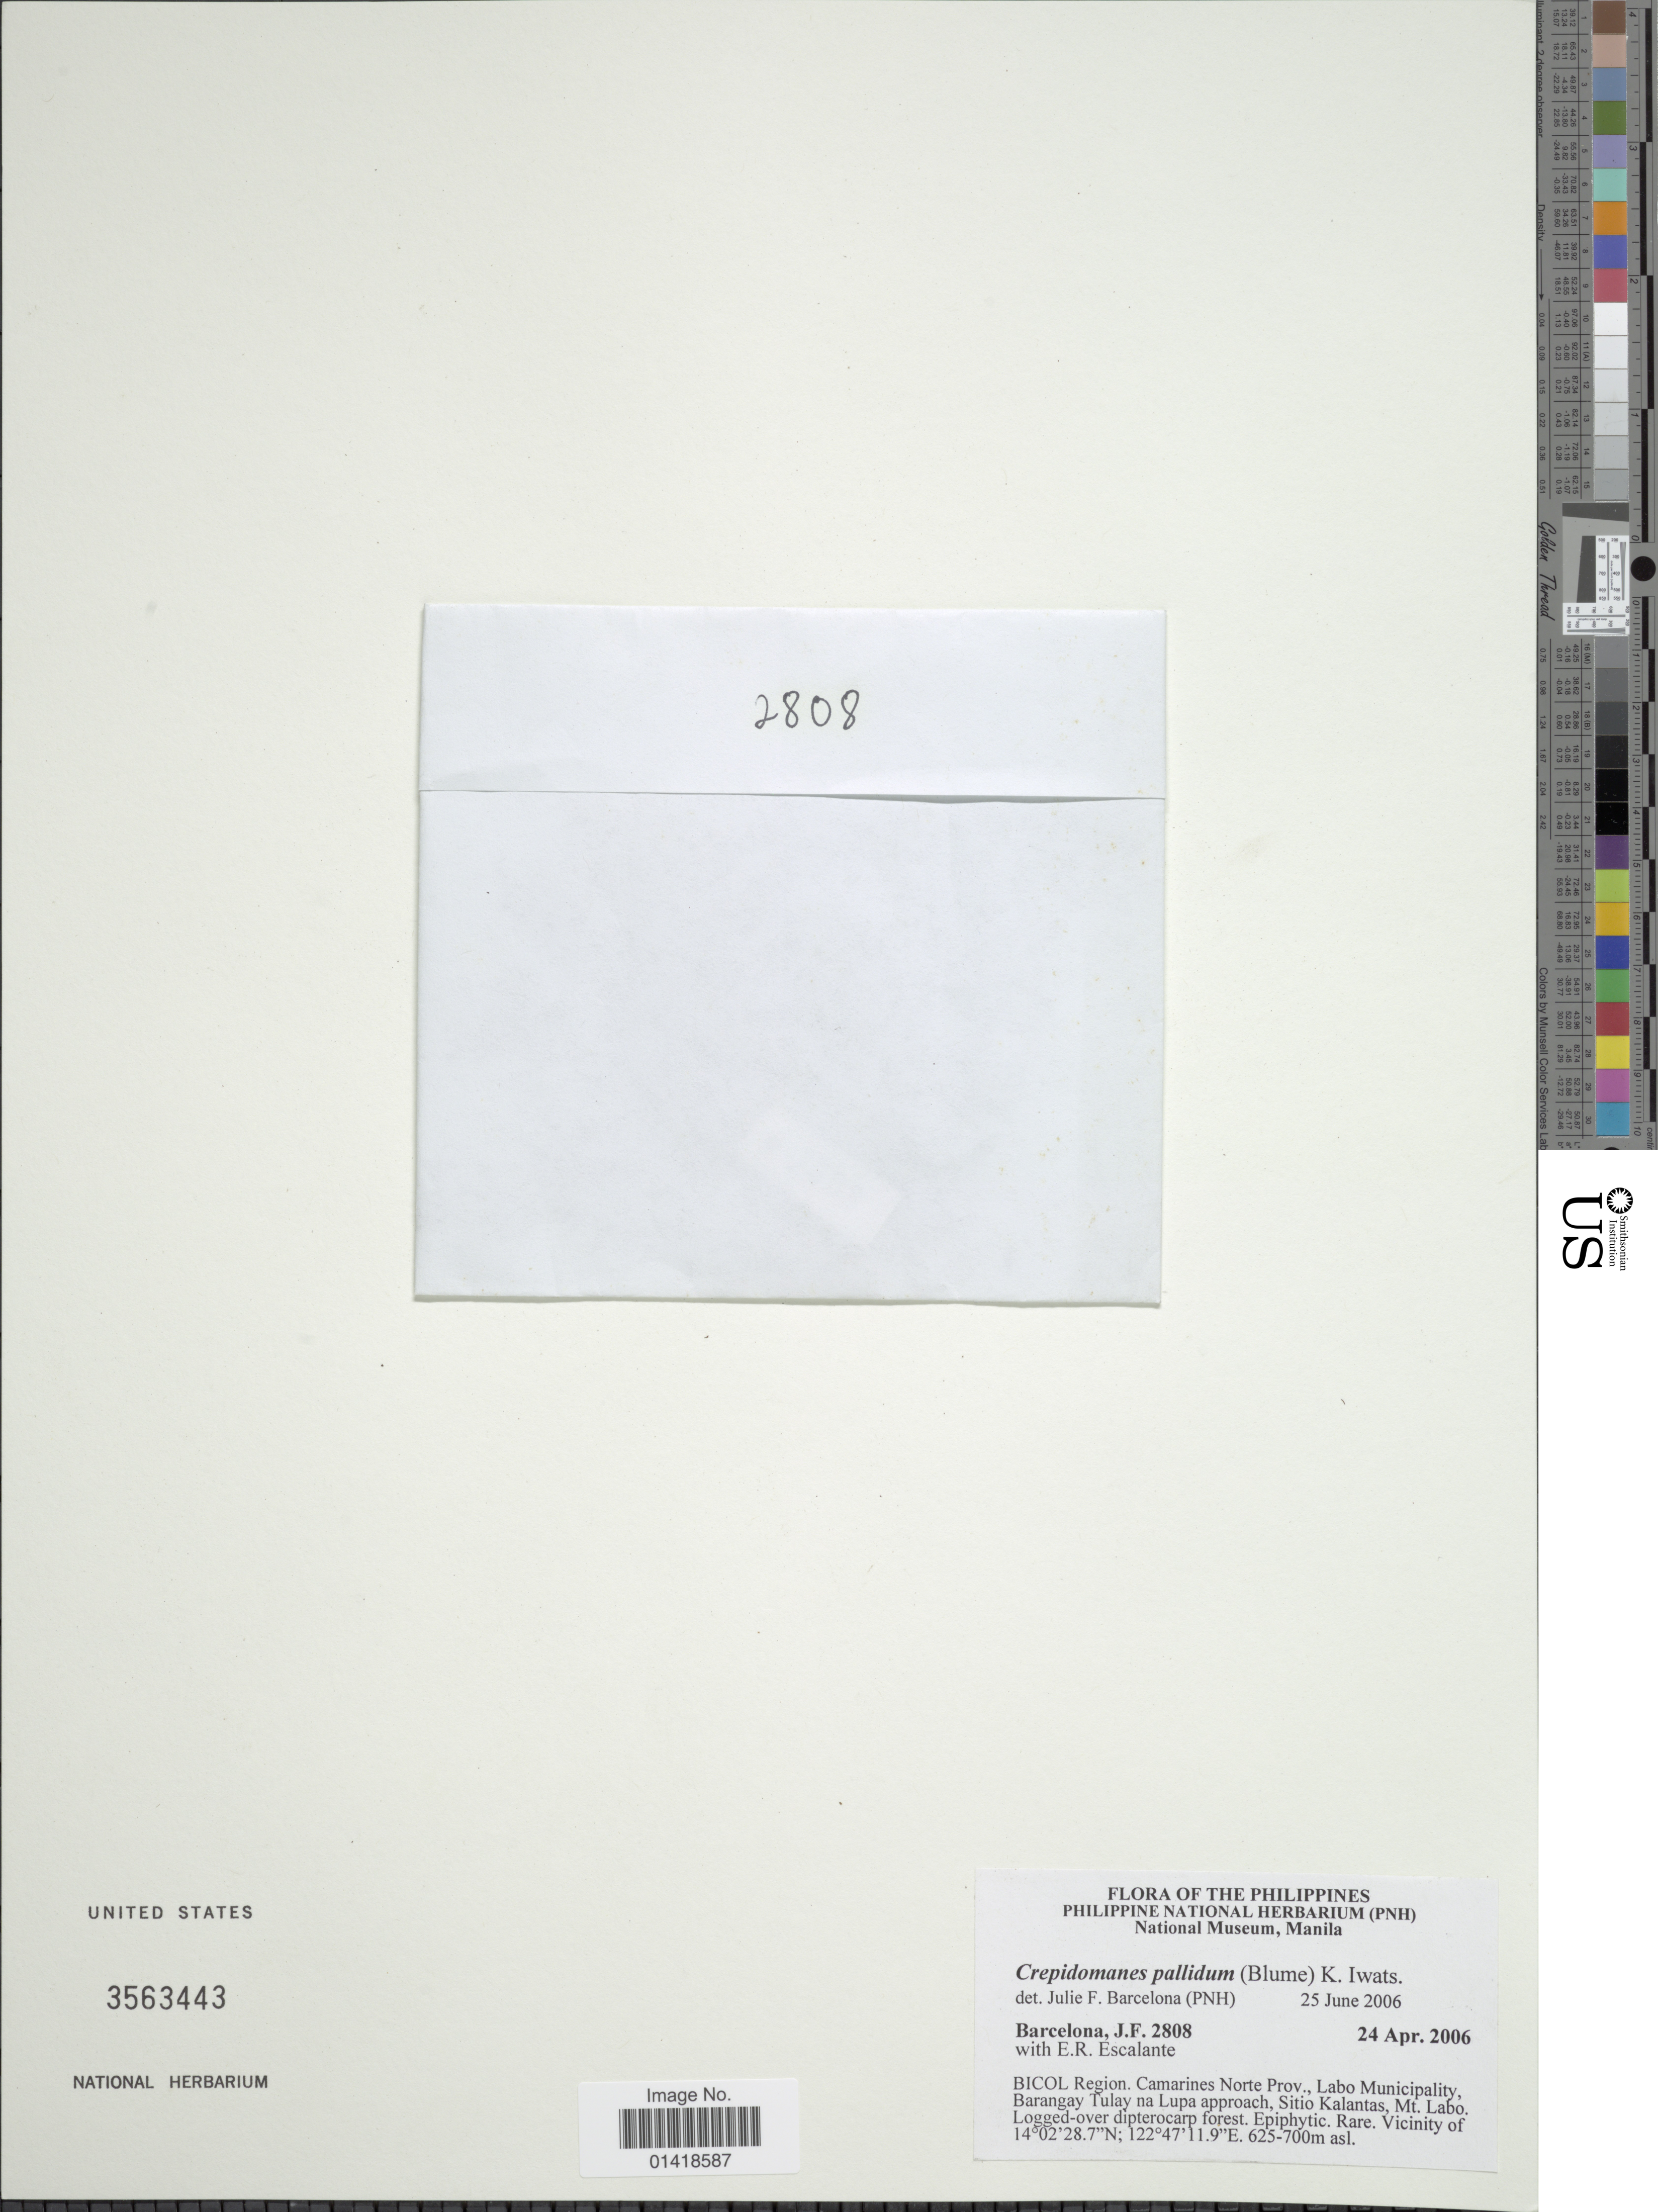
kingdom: Plantae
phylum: Tracheophyta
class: Polypodiopsida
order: Hymenophyllales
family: Hymenophyllaceae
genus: Hymenophyllum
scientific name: Hymenophyllum pallidum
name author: (Blume) Ebihara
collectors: J. F. Barcelona & E. Escalante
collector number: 2808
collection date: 2006-04-24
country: Philippines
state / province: Bicol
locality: The Philippines. Bicol Region. Camarines Norte Prov., Labo Municipality, Barangay Tulay na Lupa approach, Sitio Kalantas. Mt. Labo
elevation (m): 625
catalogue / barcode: US 3563443